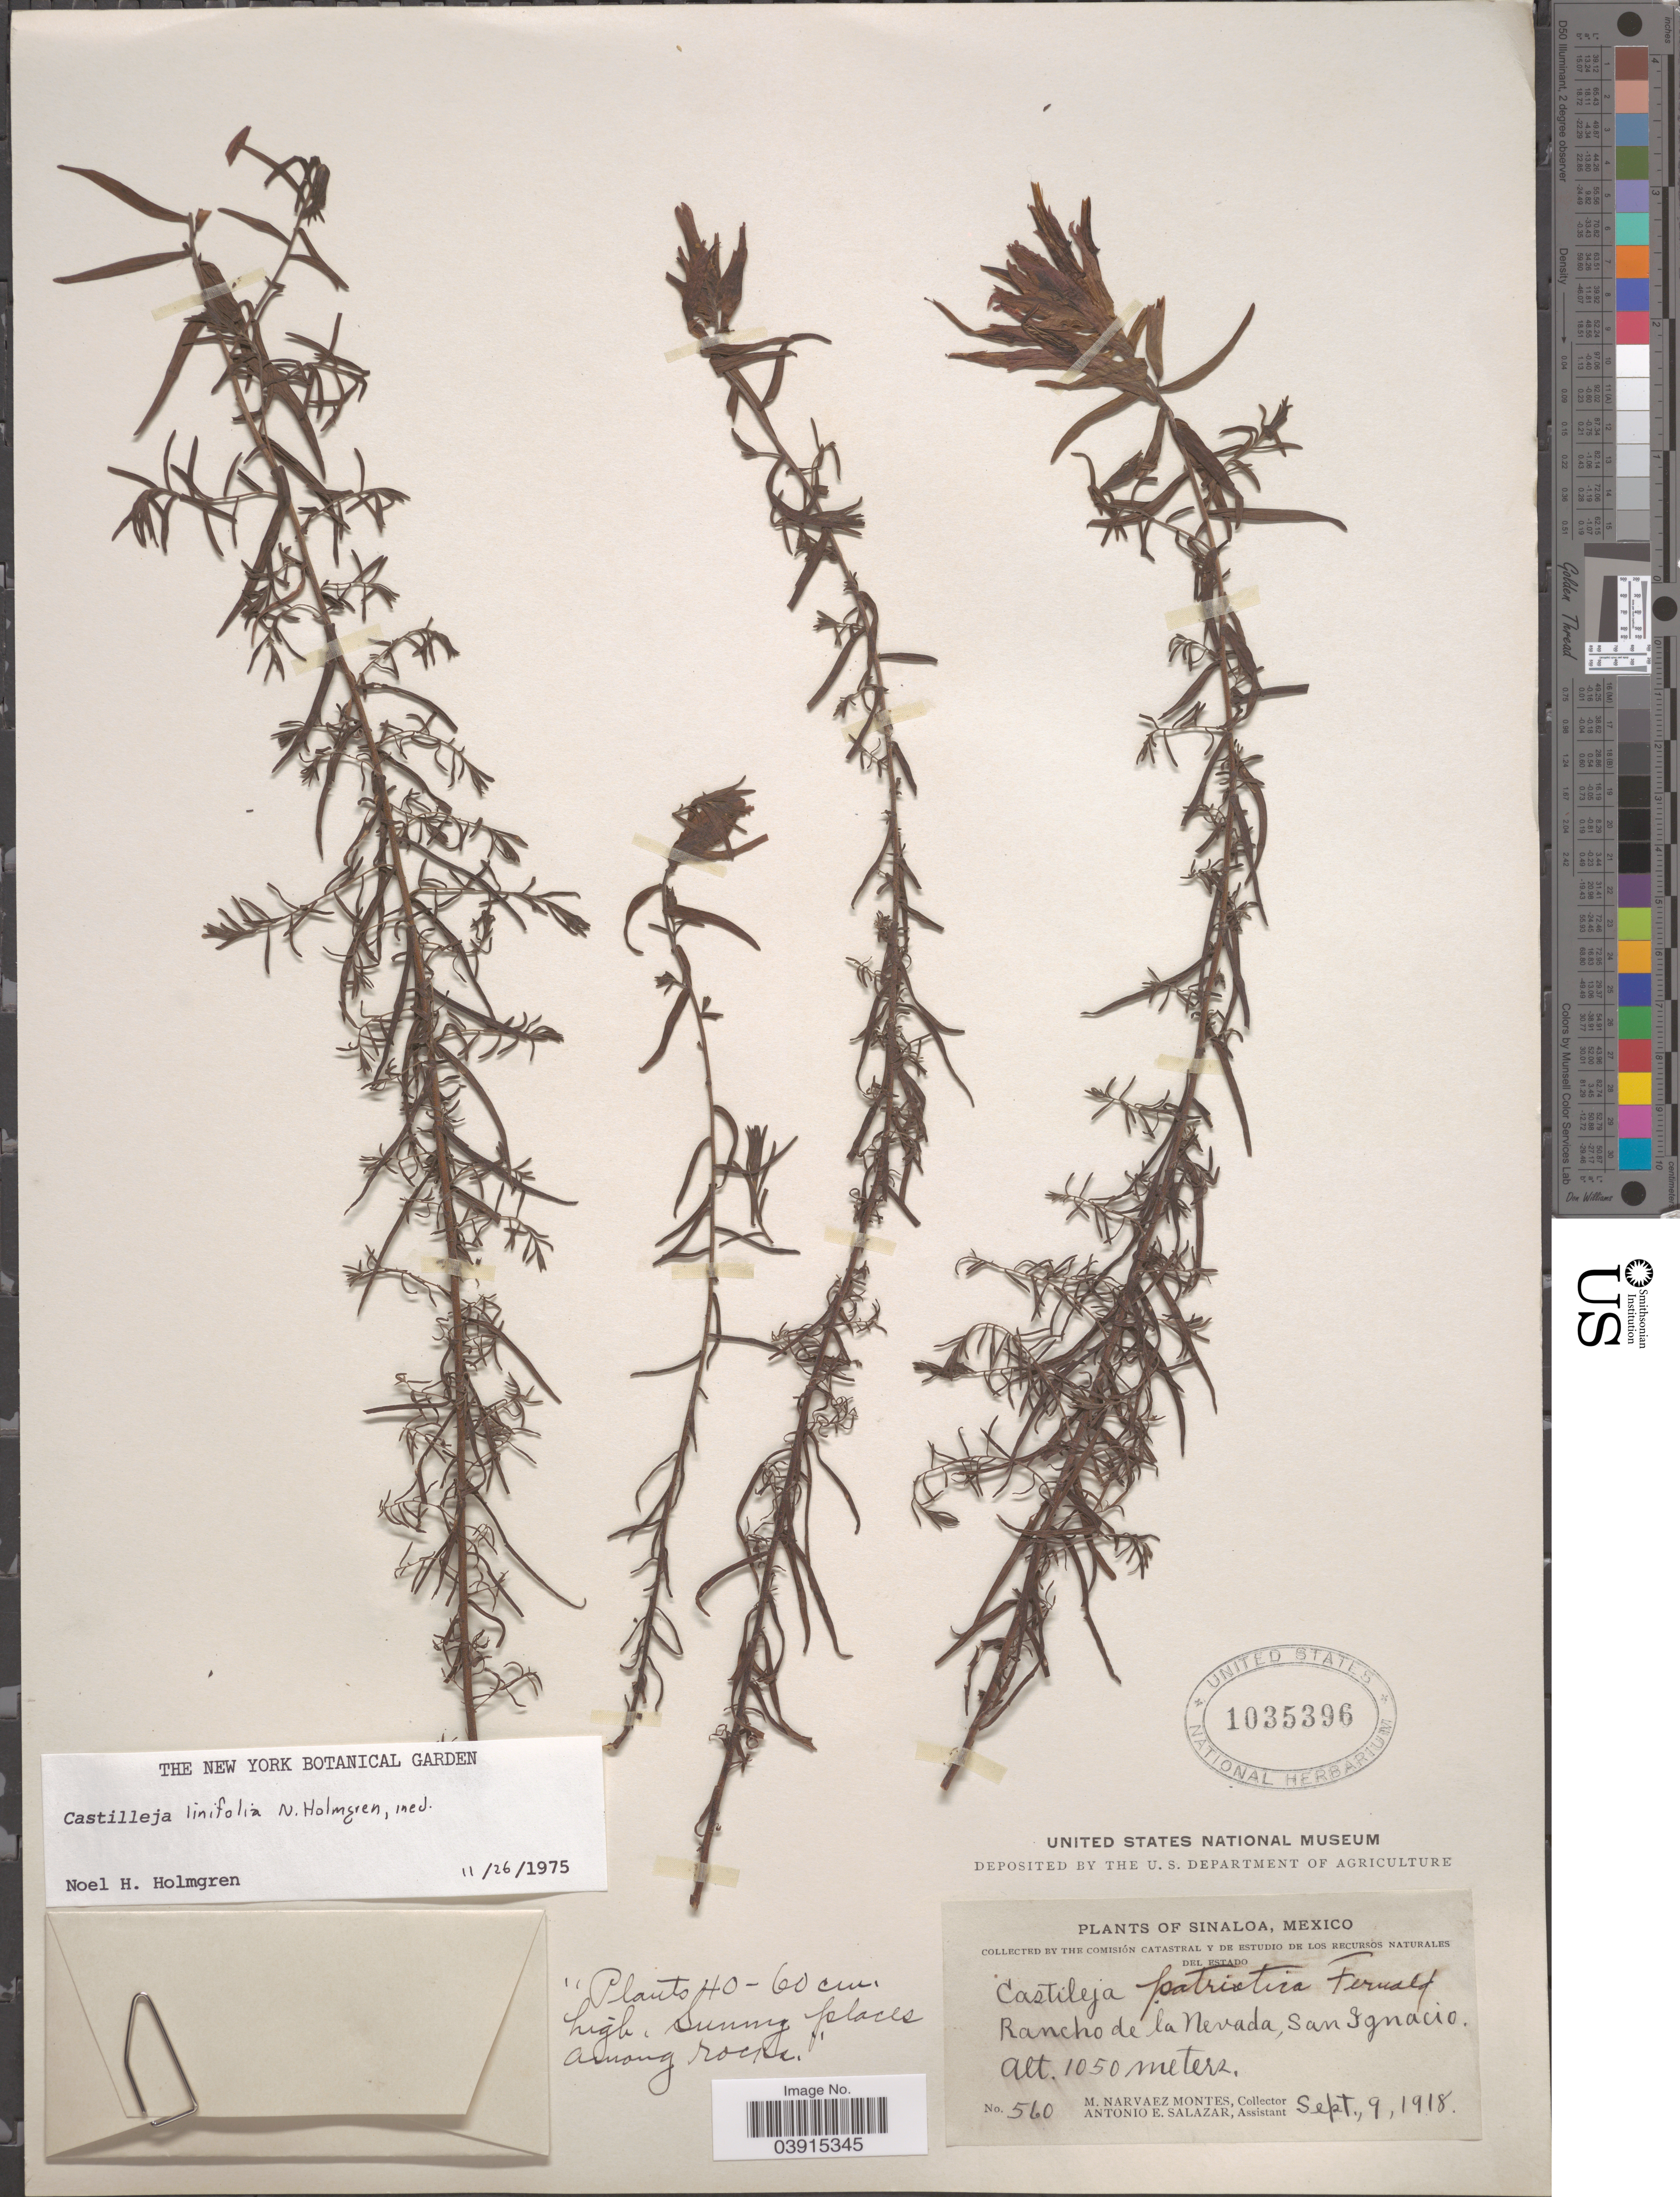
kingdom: Plantae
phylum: Tracheophyta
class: Magnoliopsida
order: Lamiales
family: Orobanchaceae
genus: Castilleja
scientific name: Castilleja linifolia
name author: N.H. Holmgren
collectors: M. Narvaez-Montes & A. E. Salazar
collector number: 560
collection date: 1918-09-09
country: Mexico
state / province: Sinaloa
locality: Rancho de la Nevada, San Ignacio.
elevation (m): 1050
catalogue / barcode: US 1035396